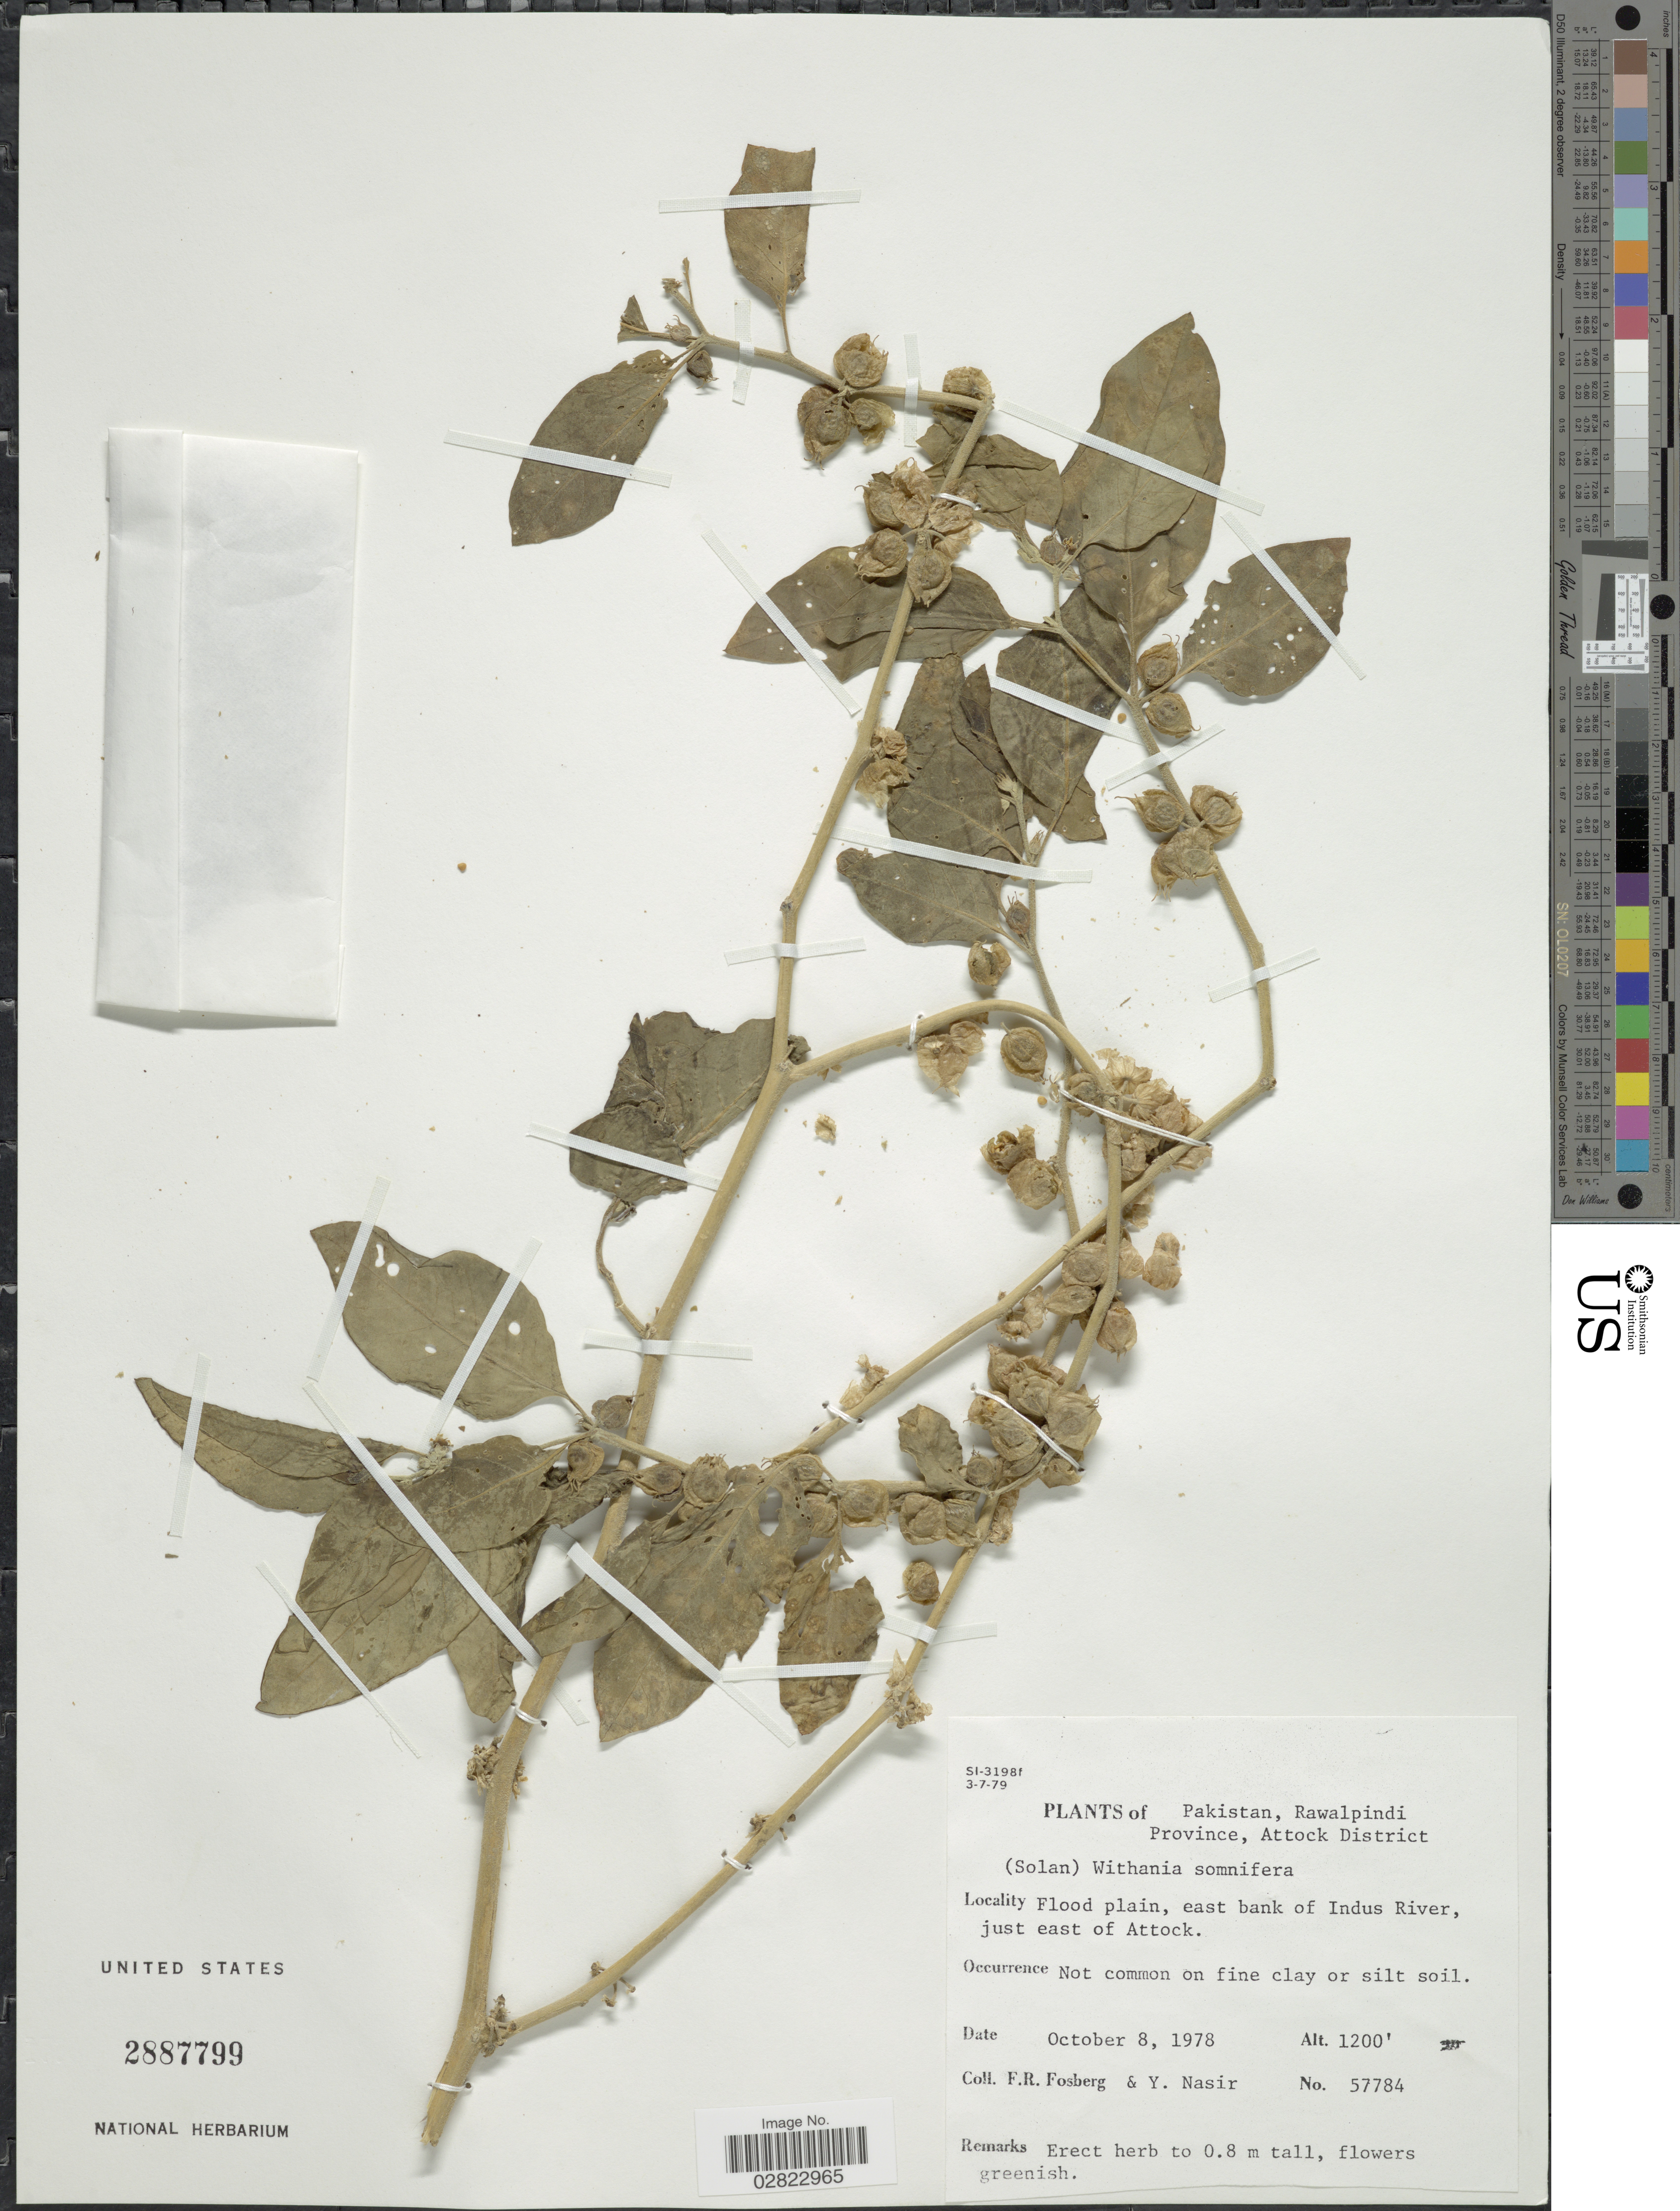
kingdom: Plantae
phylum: Tracheophyta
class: Magnoliopsida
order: Solanales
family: Solanaceae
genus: Withania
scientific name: Withania somnifera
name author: (L.) Dunal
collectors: F. R. Fosberg & Y. Nasir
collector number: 57784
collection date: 1978-10-08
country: Pakistan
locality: Rwalpindi Prov., Attock District. Flood plain, east bank of Indus River just east of Attock.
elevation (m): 366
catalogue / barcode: US 2887799